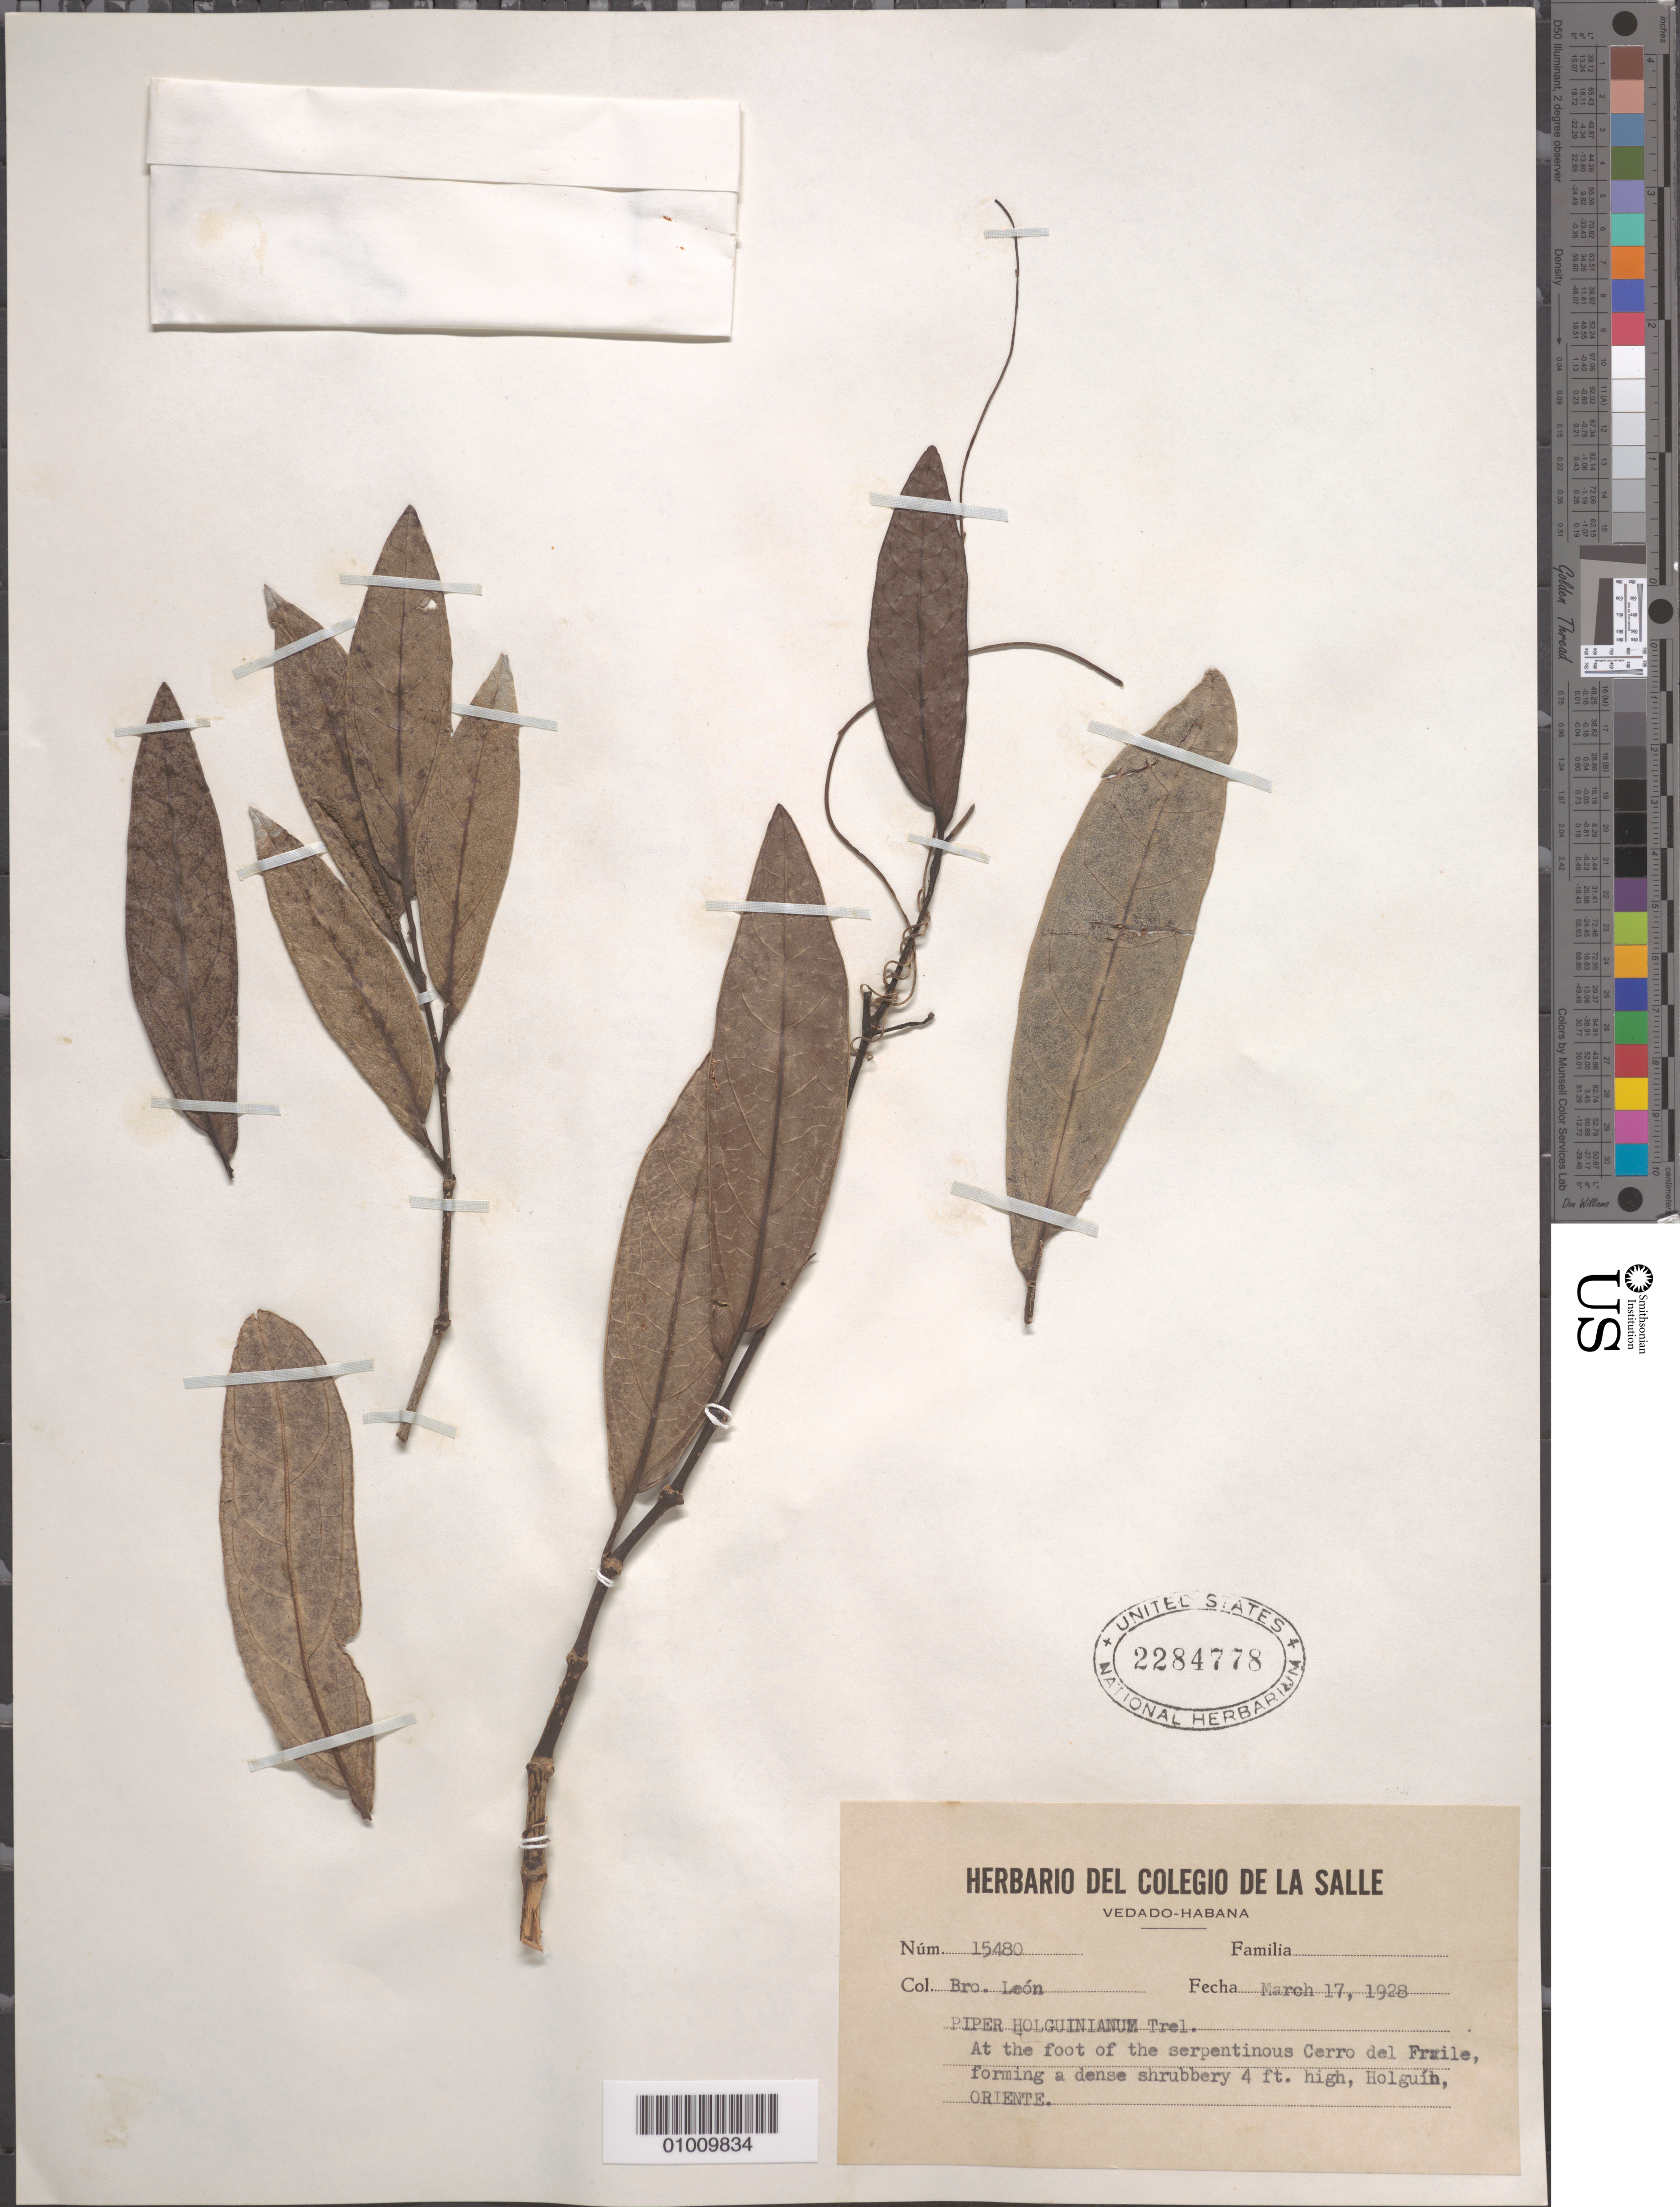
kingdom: Plantae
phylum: Tracheophyta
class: Magnoliopsida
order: Piperales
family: Piperaceae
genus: Piper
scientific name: Piper holguinianum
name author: Trel.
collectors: Bro. León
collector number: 15480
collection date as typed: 17 Mar 1928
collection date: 1928-03-17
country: Cuba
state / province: Holguín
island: Cuba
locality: At the foot of the serpentinous Cerro del Fruille Holguin, Oriente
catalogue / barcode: US 2284778